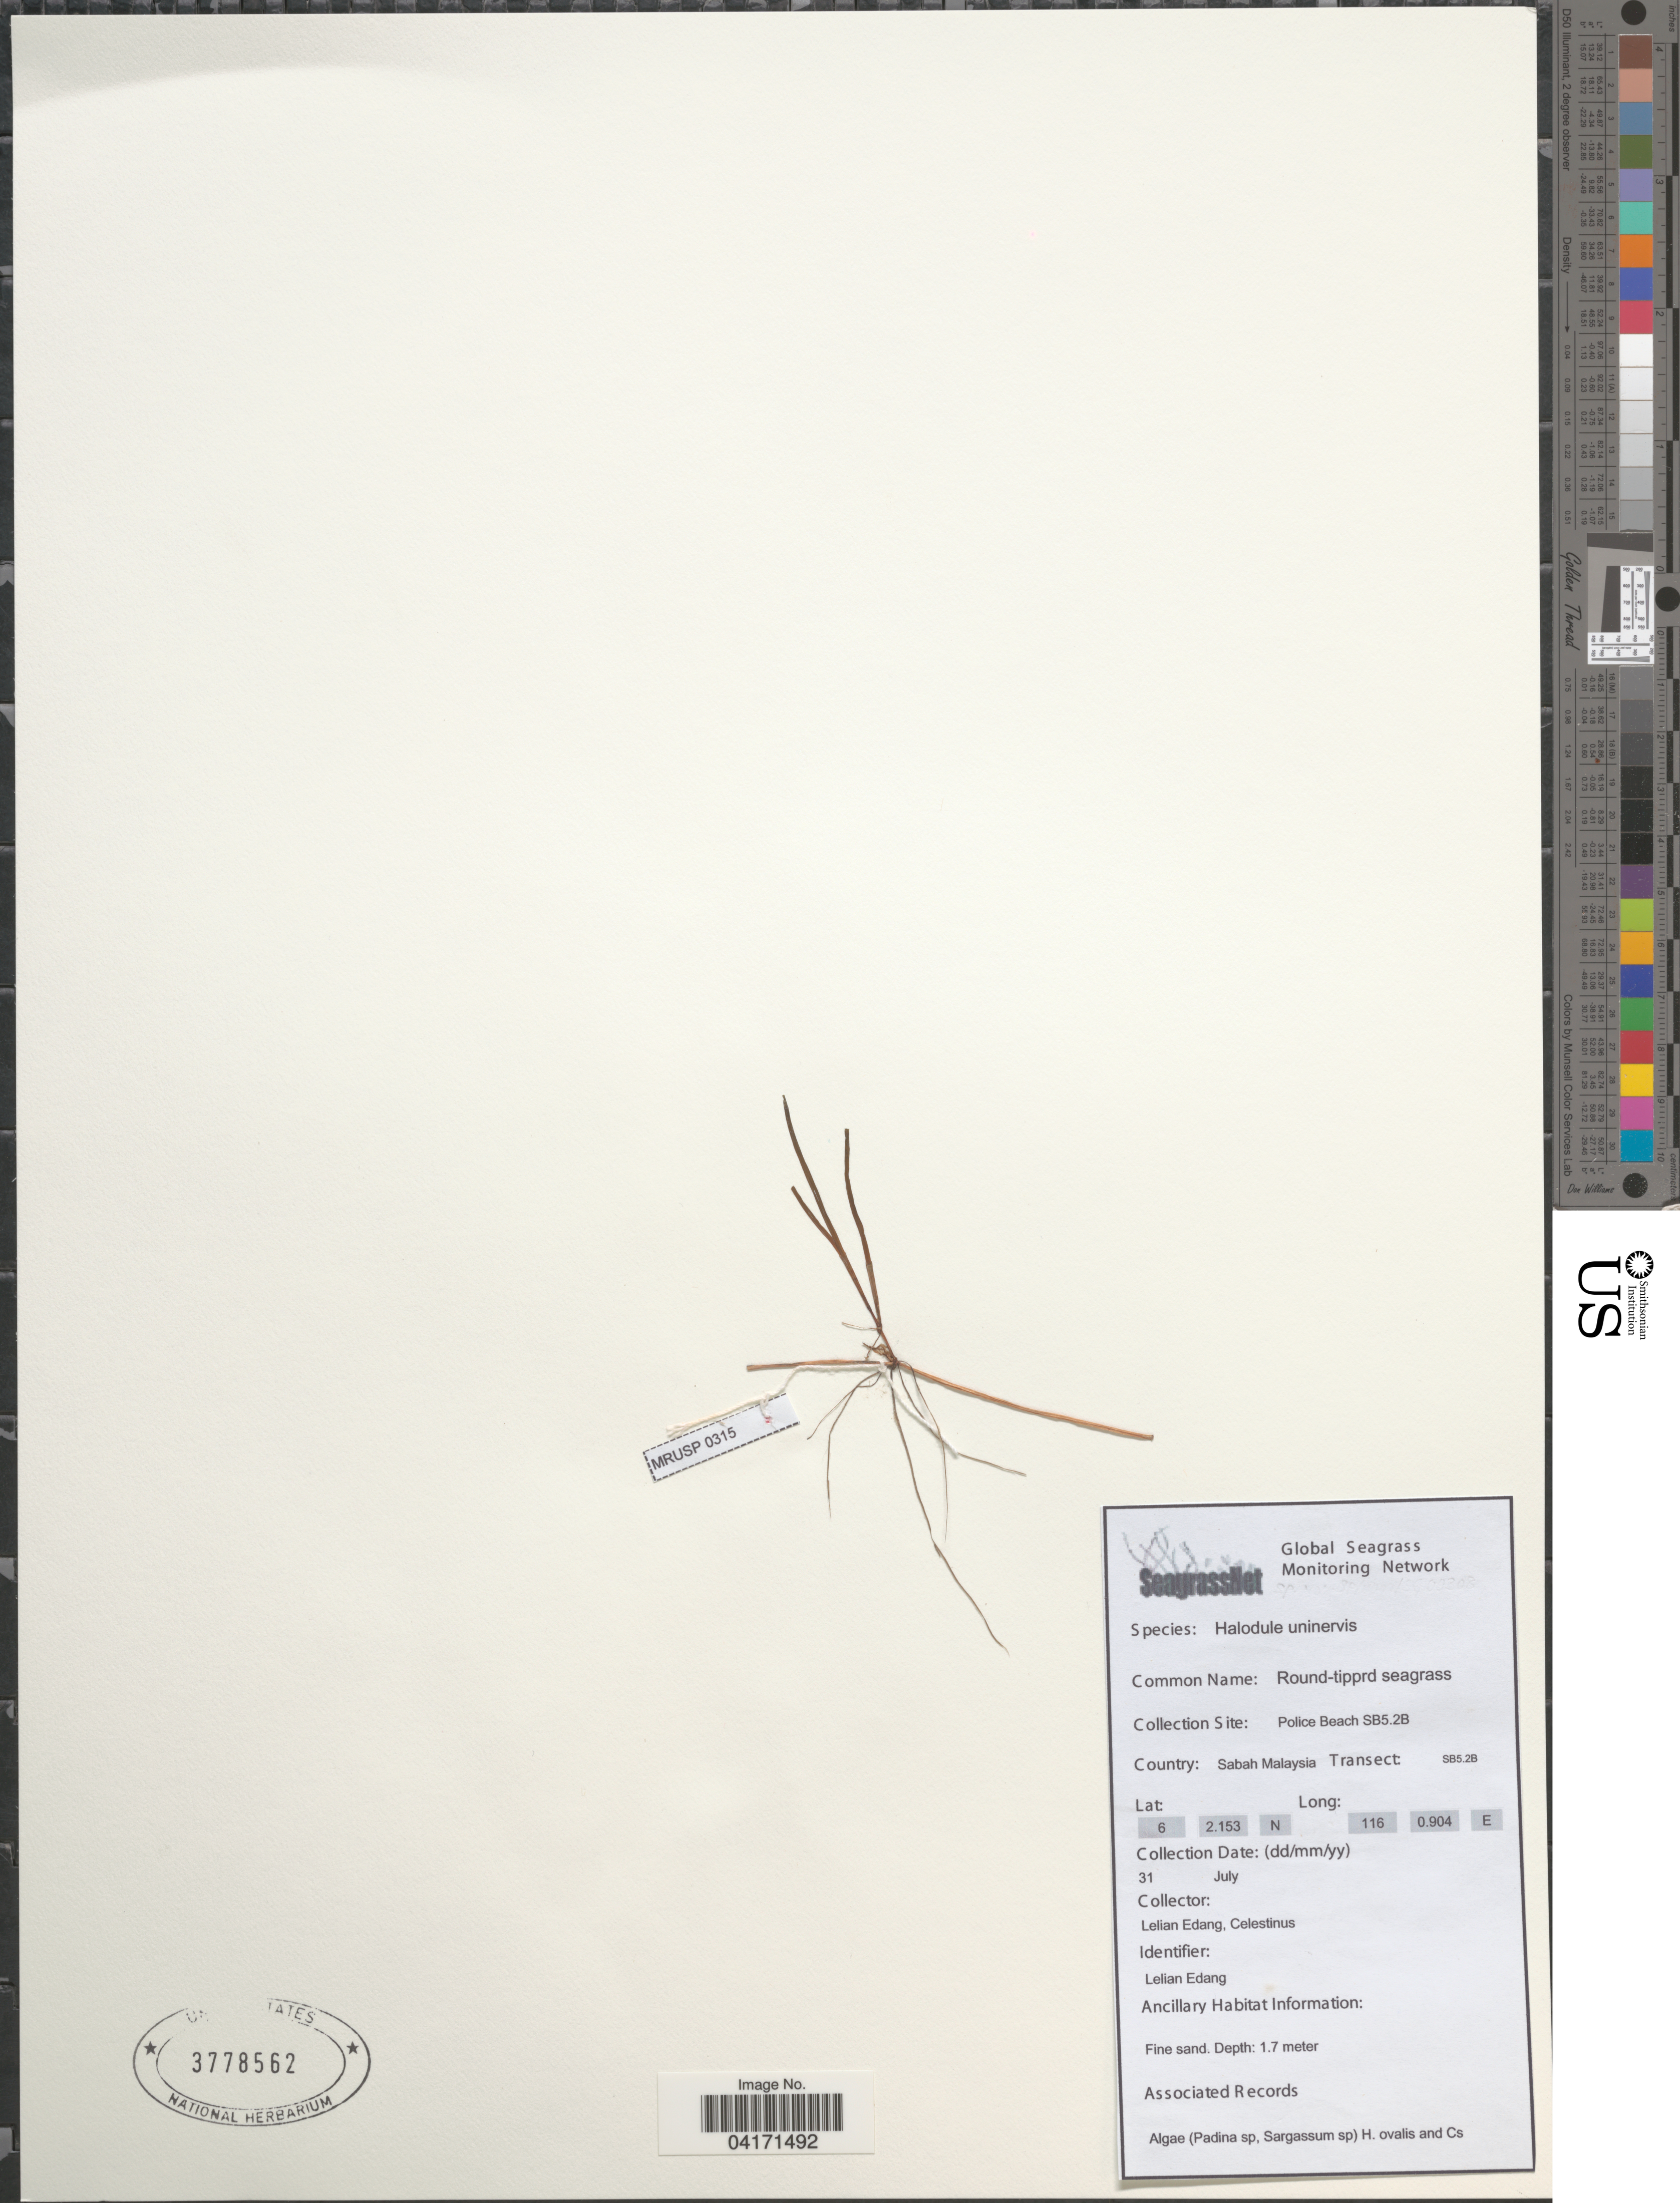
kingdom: Plantae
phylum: Tracheophyta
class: Liliopsida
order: Alismatales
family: Cymodoceaceae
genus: Halodule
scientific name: Halodule uninervis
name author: (Forssk.) Asch.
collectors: L. Celestinus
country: Malaysia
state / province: Sabah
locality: Police Beach SB5.2B. Transect: SB5.2B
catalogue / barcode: US 3778562